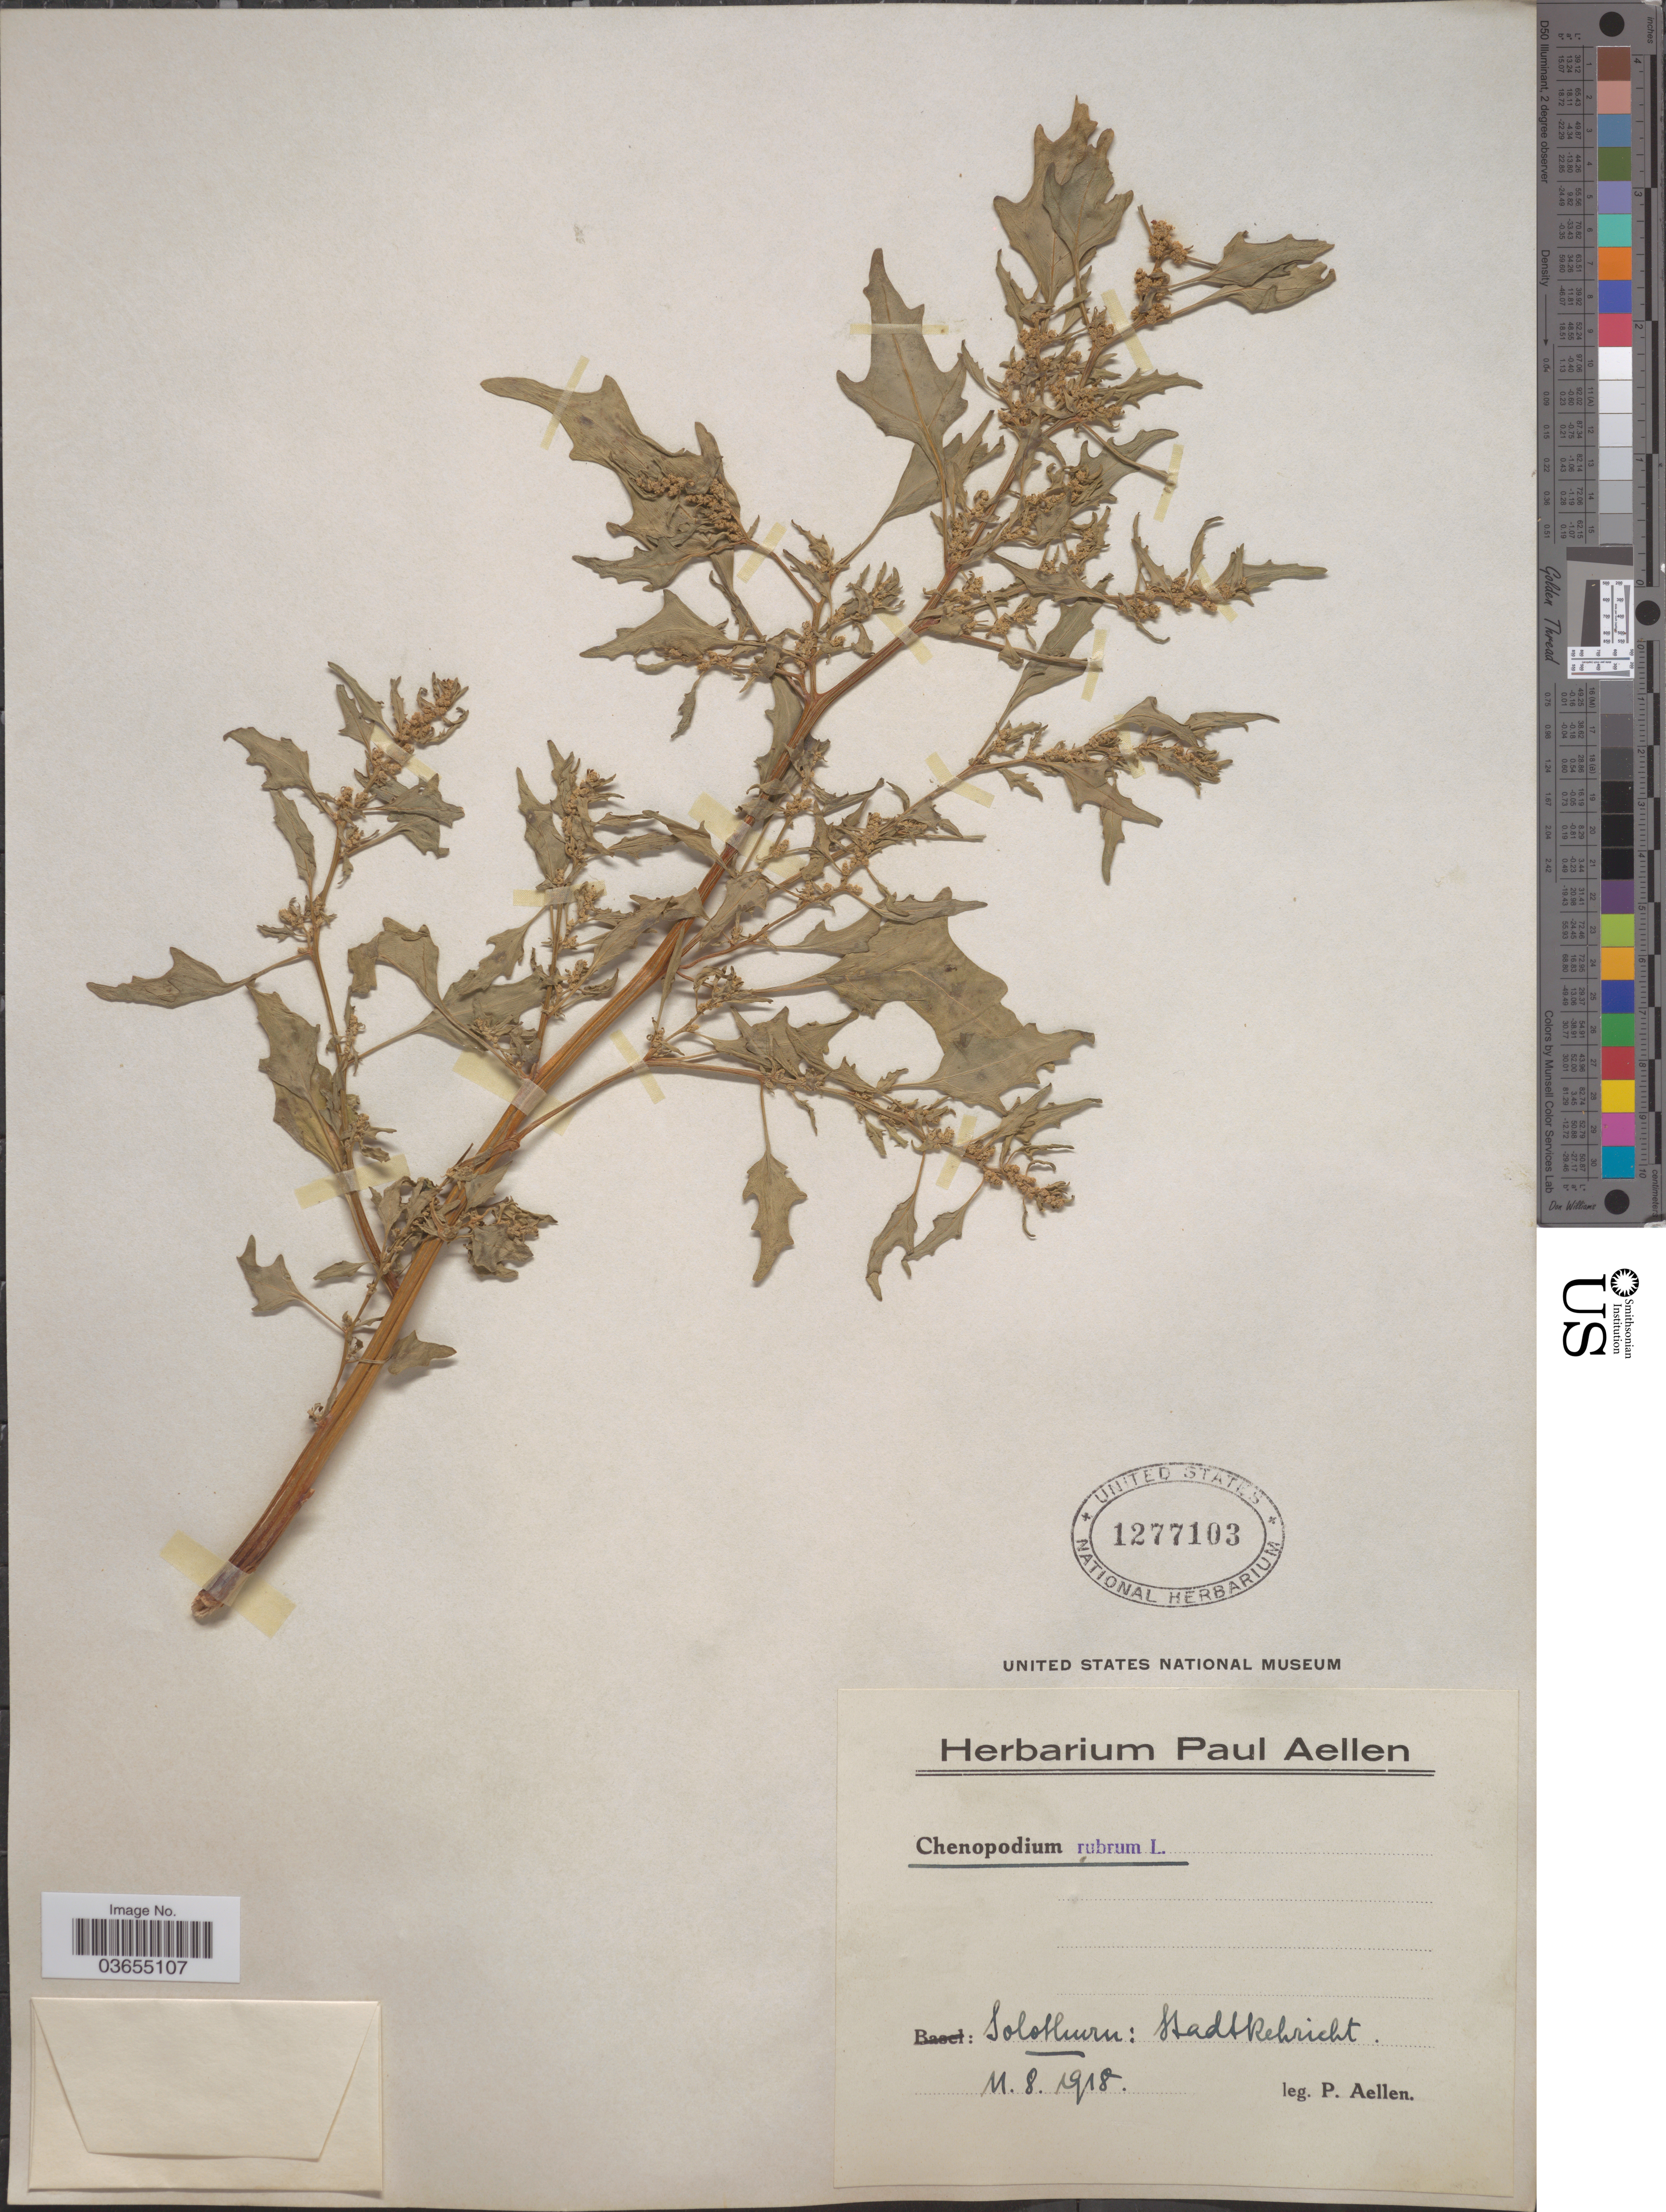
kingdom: Plantae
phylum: Tracheophyta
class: Magnoliopsida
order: Caryophyllales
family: Amaranthaceae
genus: Chenopodium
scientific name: Chenopodium rubrum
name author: L.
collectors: P. Aellen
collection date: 1918-08-11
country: Switzerland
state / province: Solothurn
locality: Stadt Kehricht.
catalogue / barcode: US 1277103